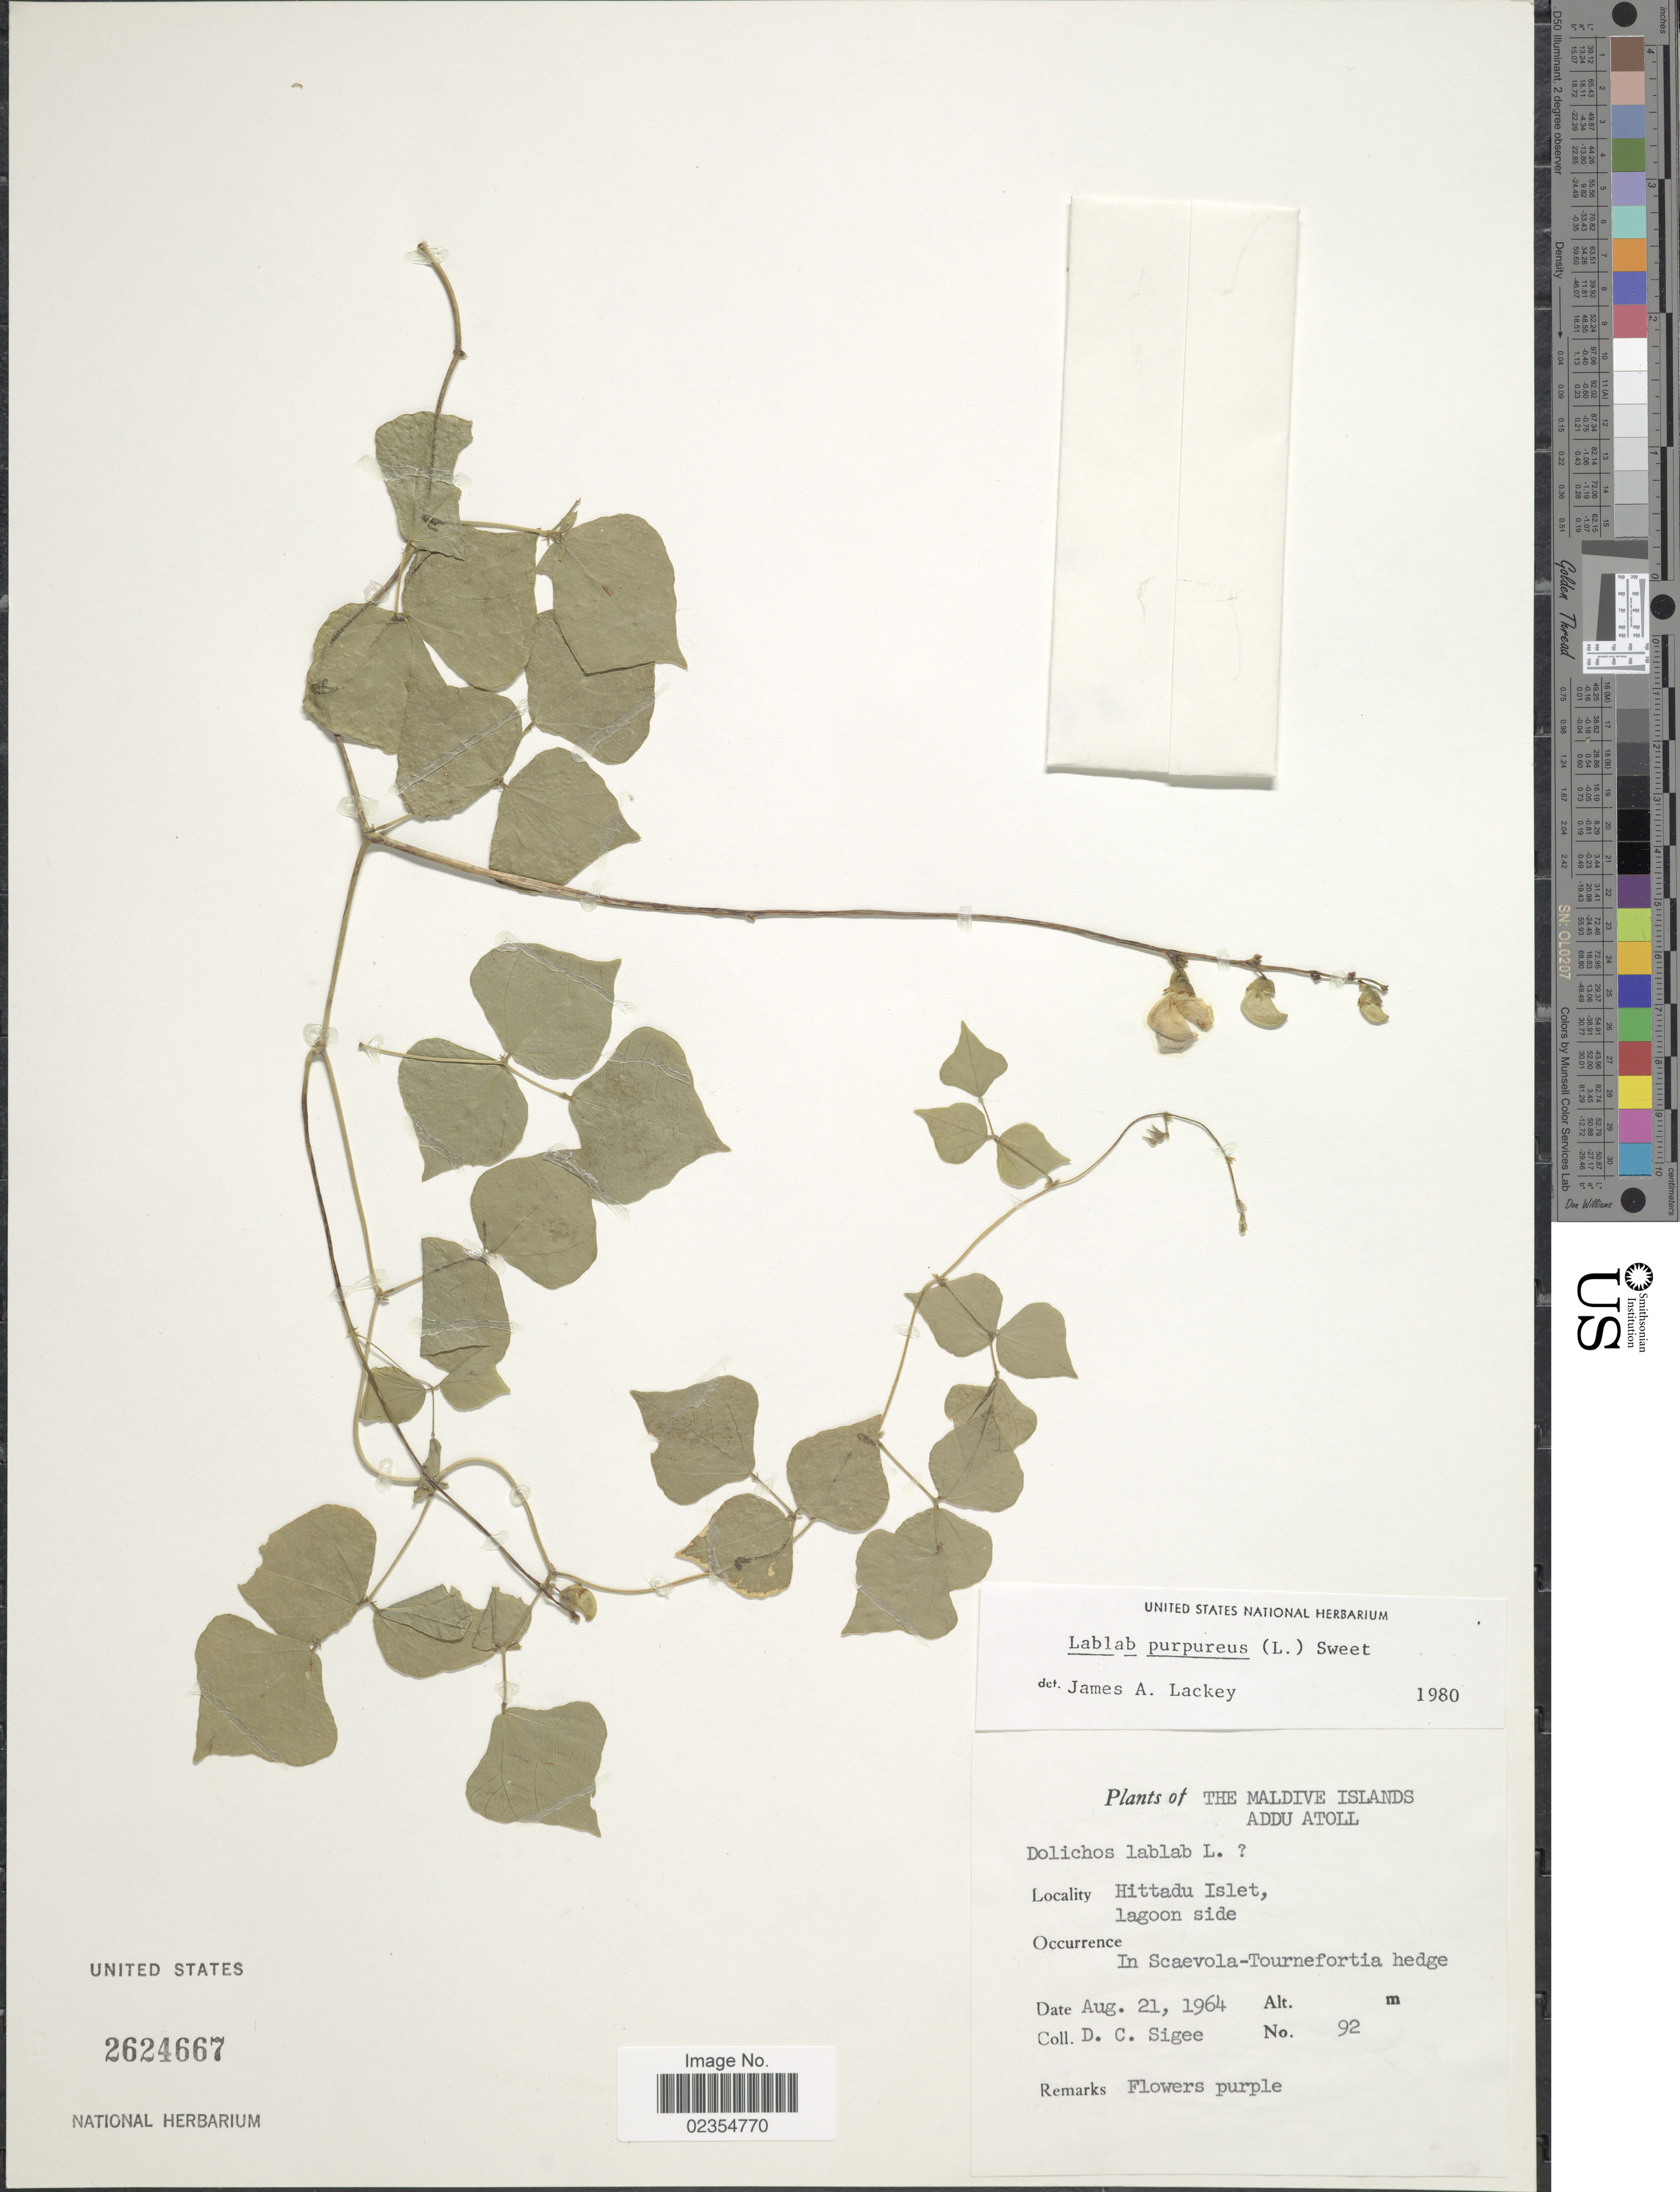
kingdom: Plantae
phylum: Tracheophyta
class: Magnoliopsida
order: Fabales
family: Fabaceae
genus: Lablab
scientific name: Lablab purpureus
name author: (L.) Sweet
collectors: D. C. Sigee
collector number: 92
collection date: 1964-08-21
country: Maldive Islands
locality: Addu Atoll, Hittadu Islet, lagoon side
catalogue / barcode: US 2624667